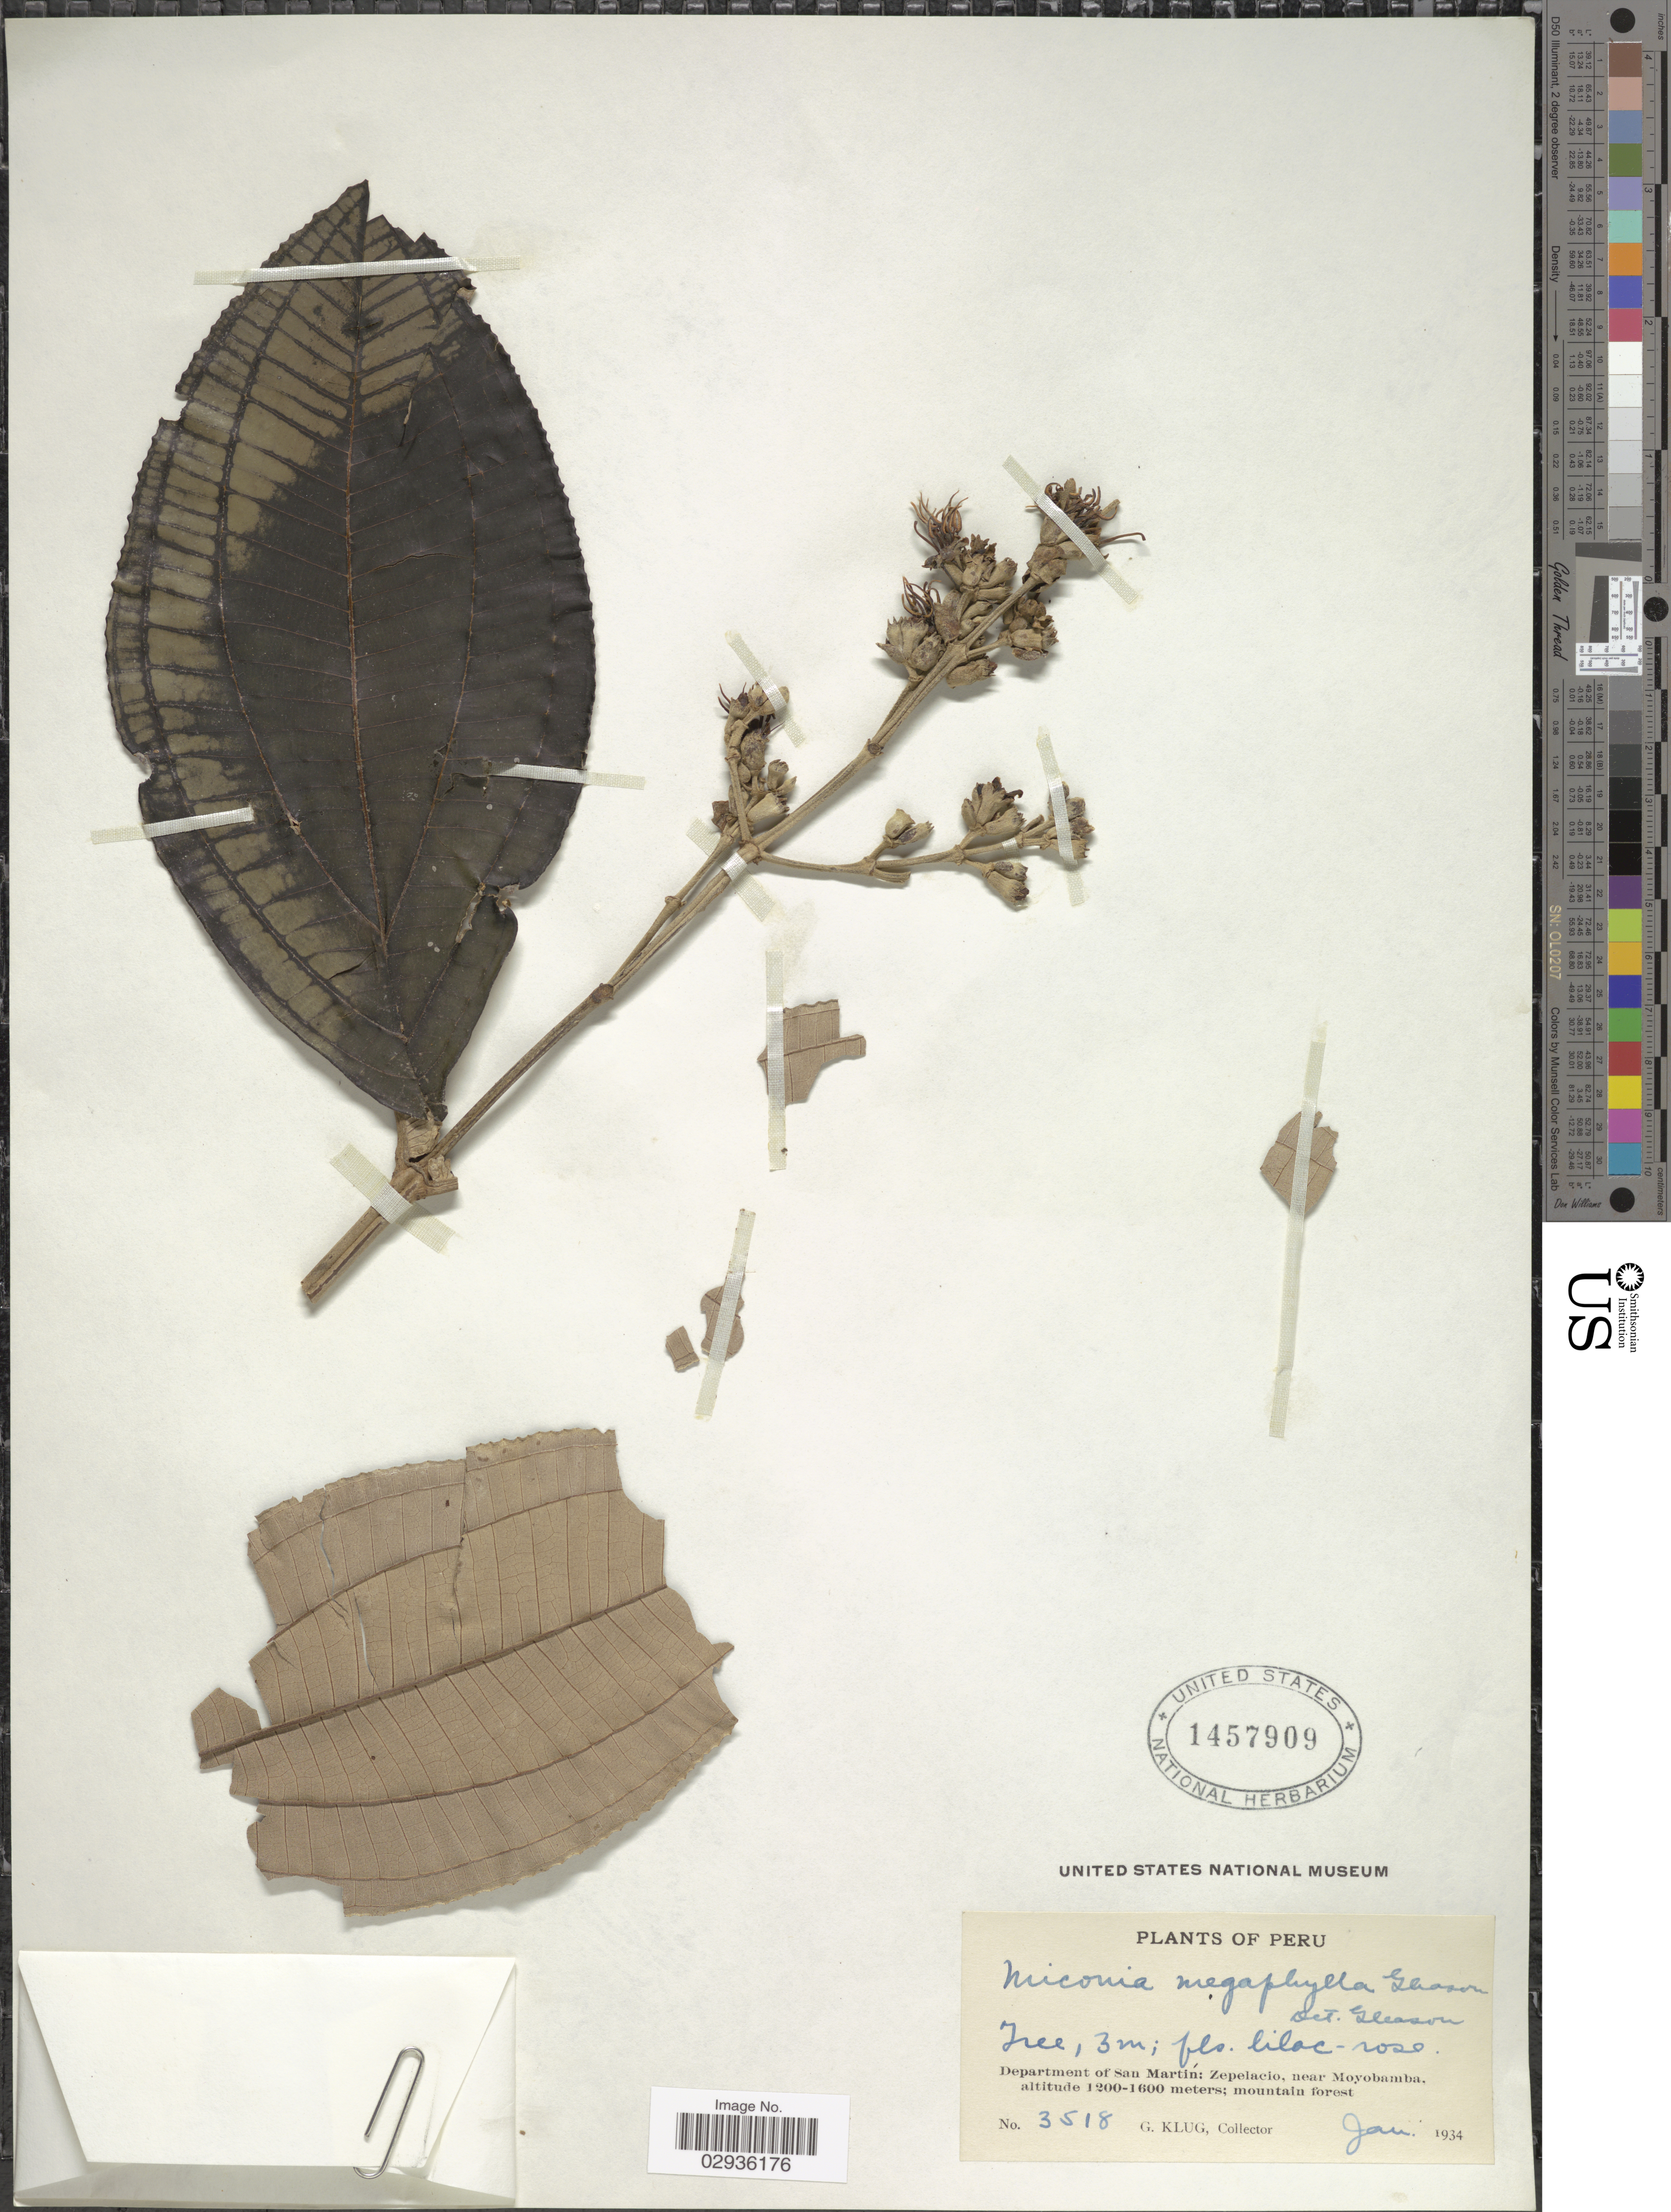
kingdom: Plantae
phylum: Tracheophyta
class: Magnoliopsida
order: Myrtales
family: Melastomataceae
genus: Miconia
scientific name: Miconia ampla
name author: Triana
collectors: G. Klug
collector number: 3518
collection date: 1934-01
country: Peru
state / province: San Martín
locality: Department of San Martin: Zepelacio, near Moyobamba.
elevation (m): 1200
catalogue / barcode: US 1457909